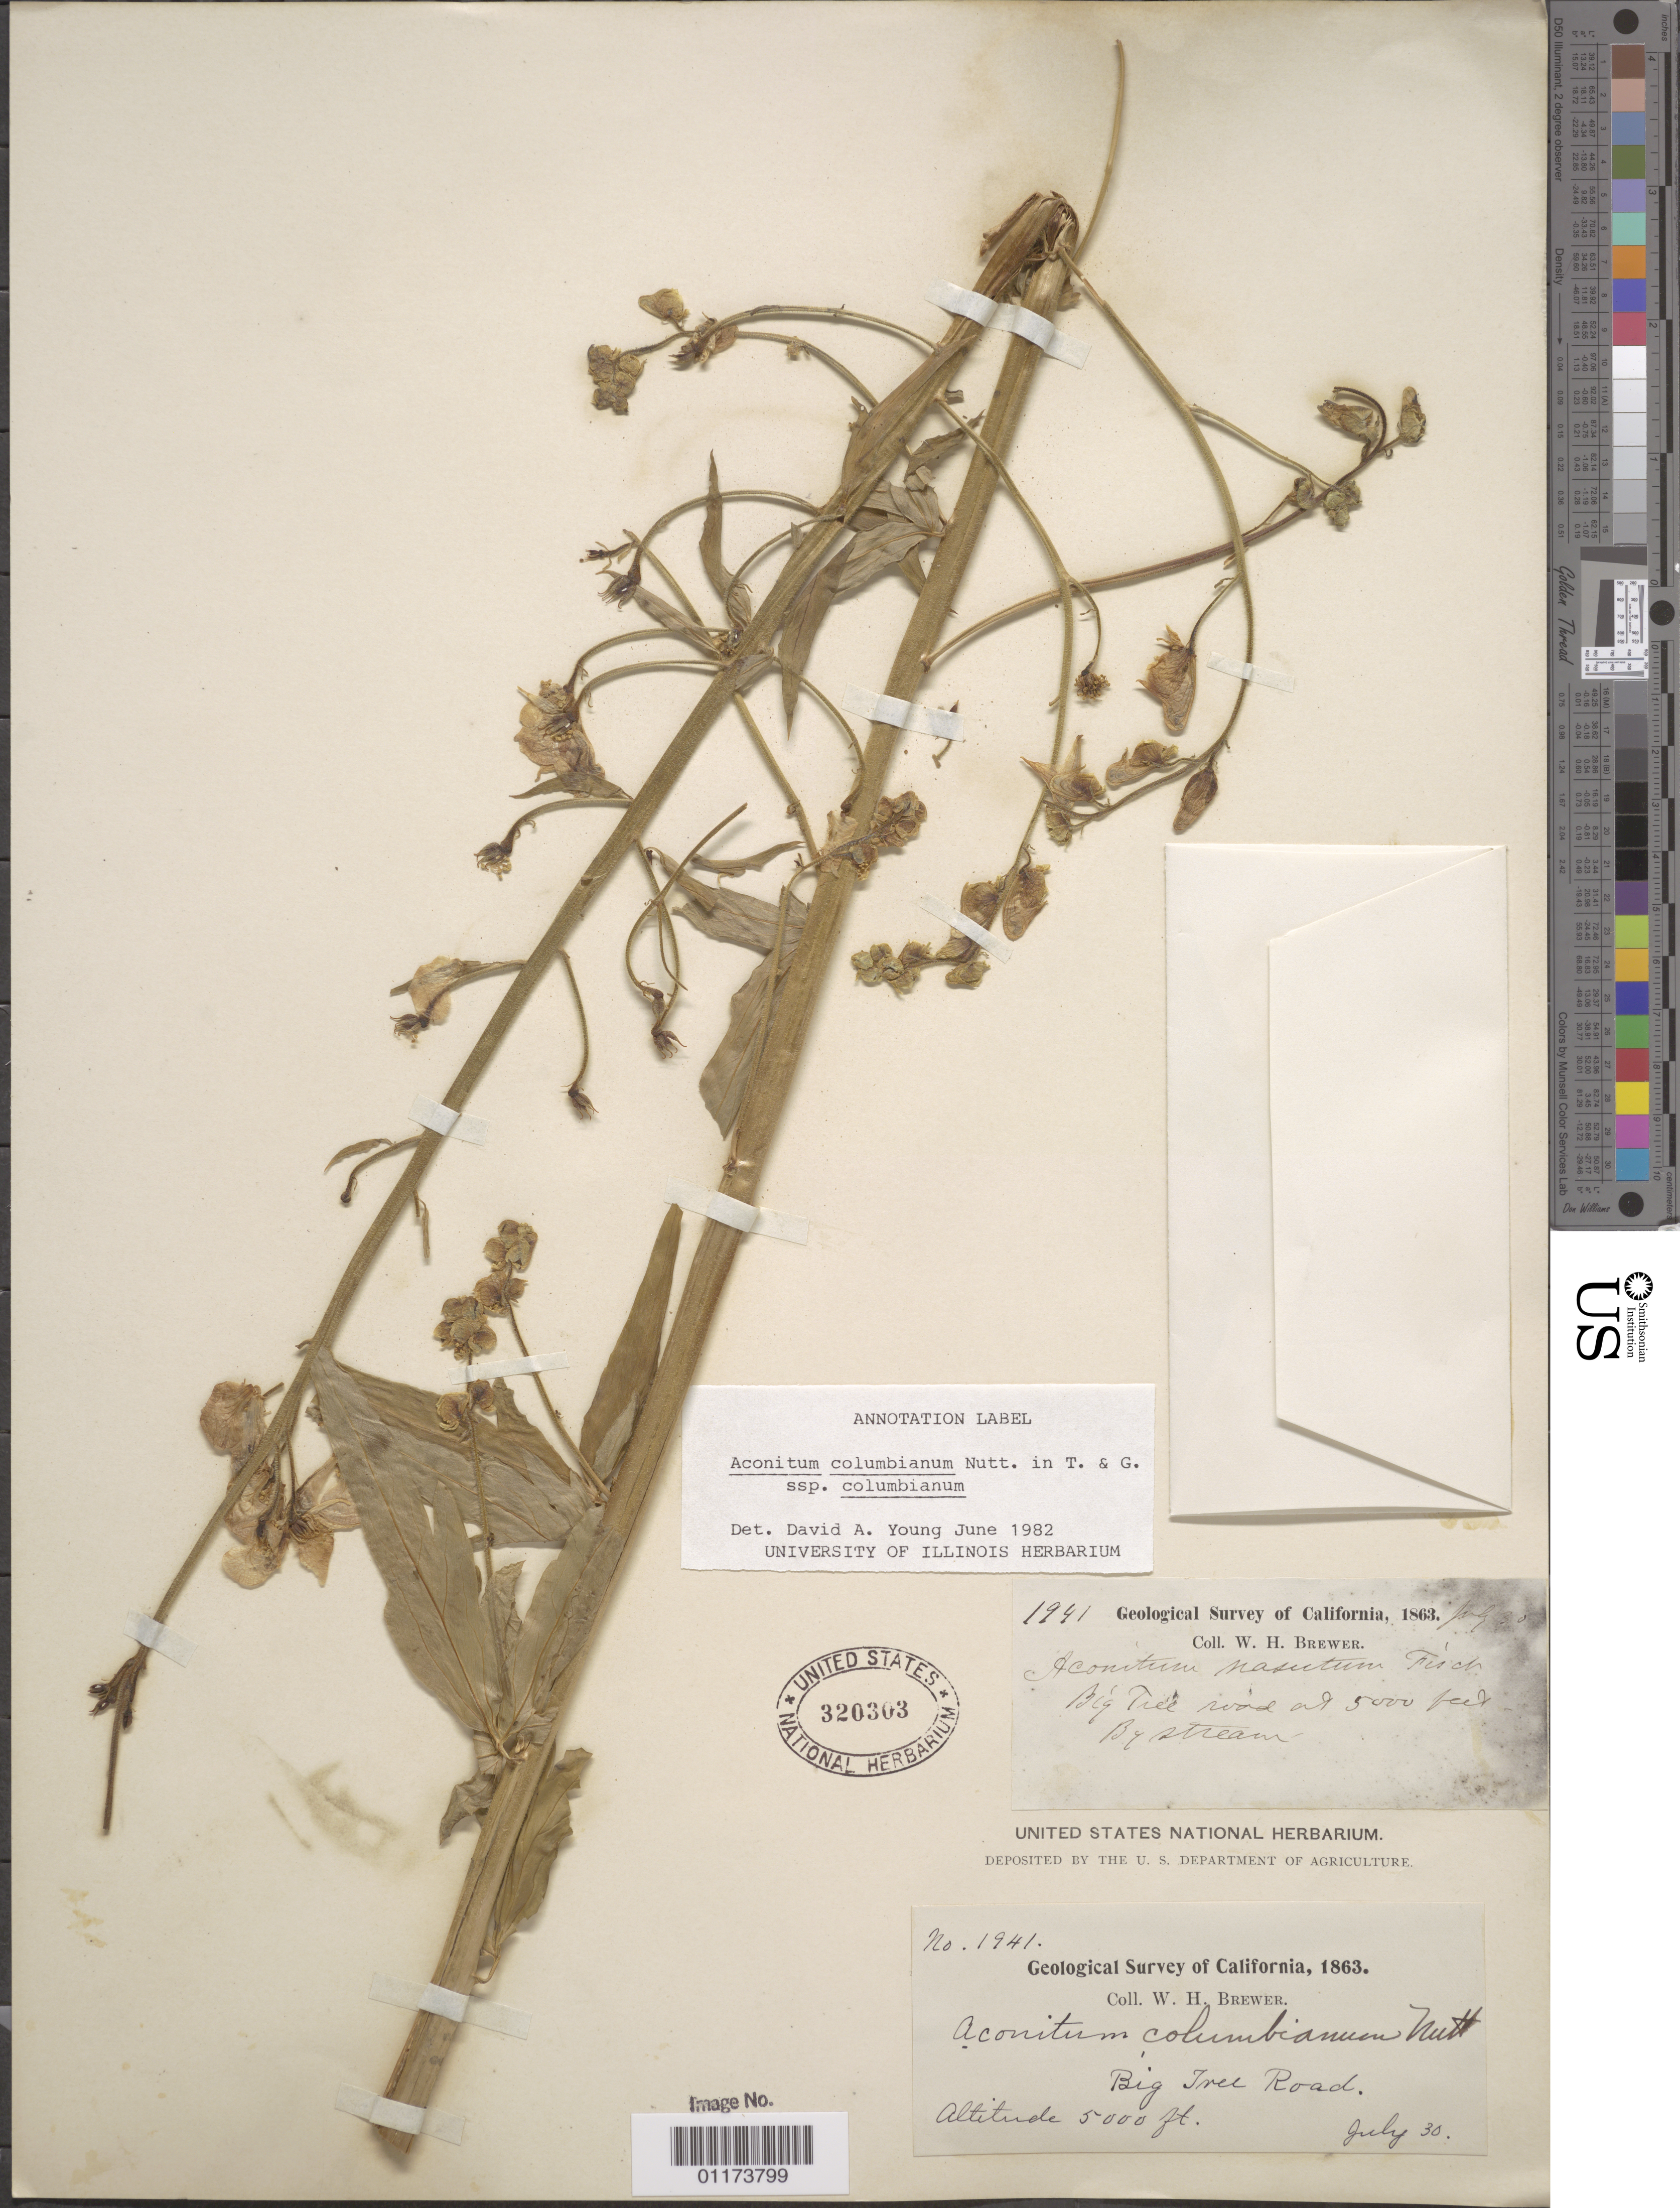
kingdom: Plantae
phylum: Tracheophyta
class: Magnoliopsida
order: Ranunculales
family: Ranunculaceae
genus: Aconitum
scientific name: Aconitum columbianum subsp. columbianum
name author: Nutt.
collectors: W. H. Brewer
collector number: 1941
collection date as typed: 30 Jul 1863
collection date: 1863-07-30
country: United States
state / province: California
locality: Big Tree Road.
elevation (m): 1524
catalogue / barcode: US 320303